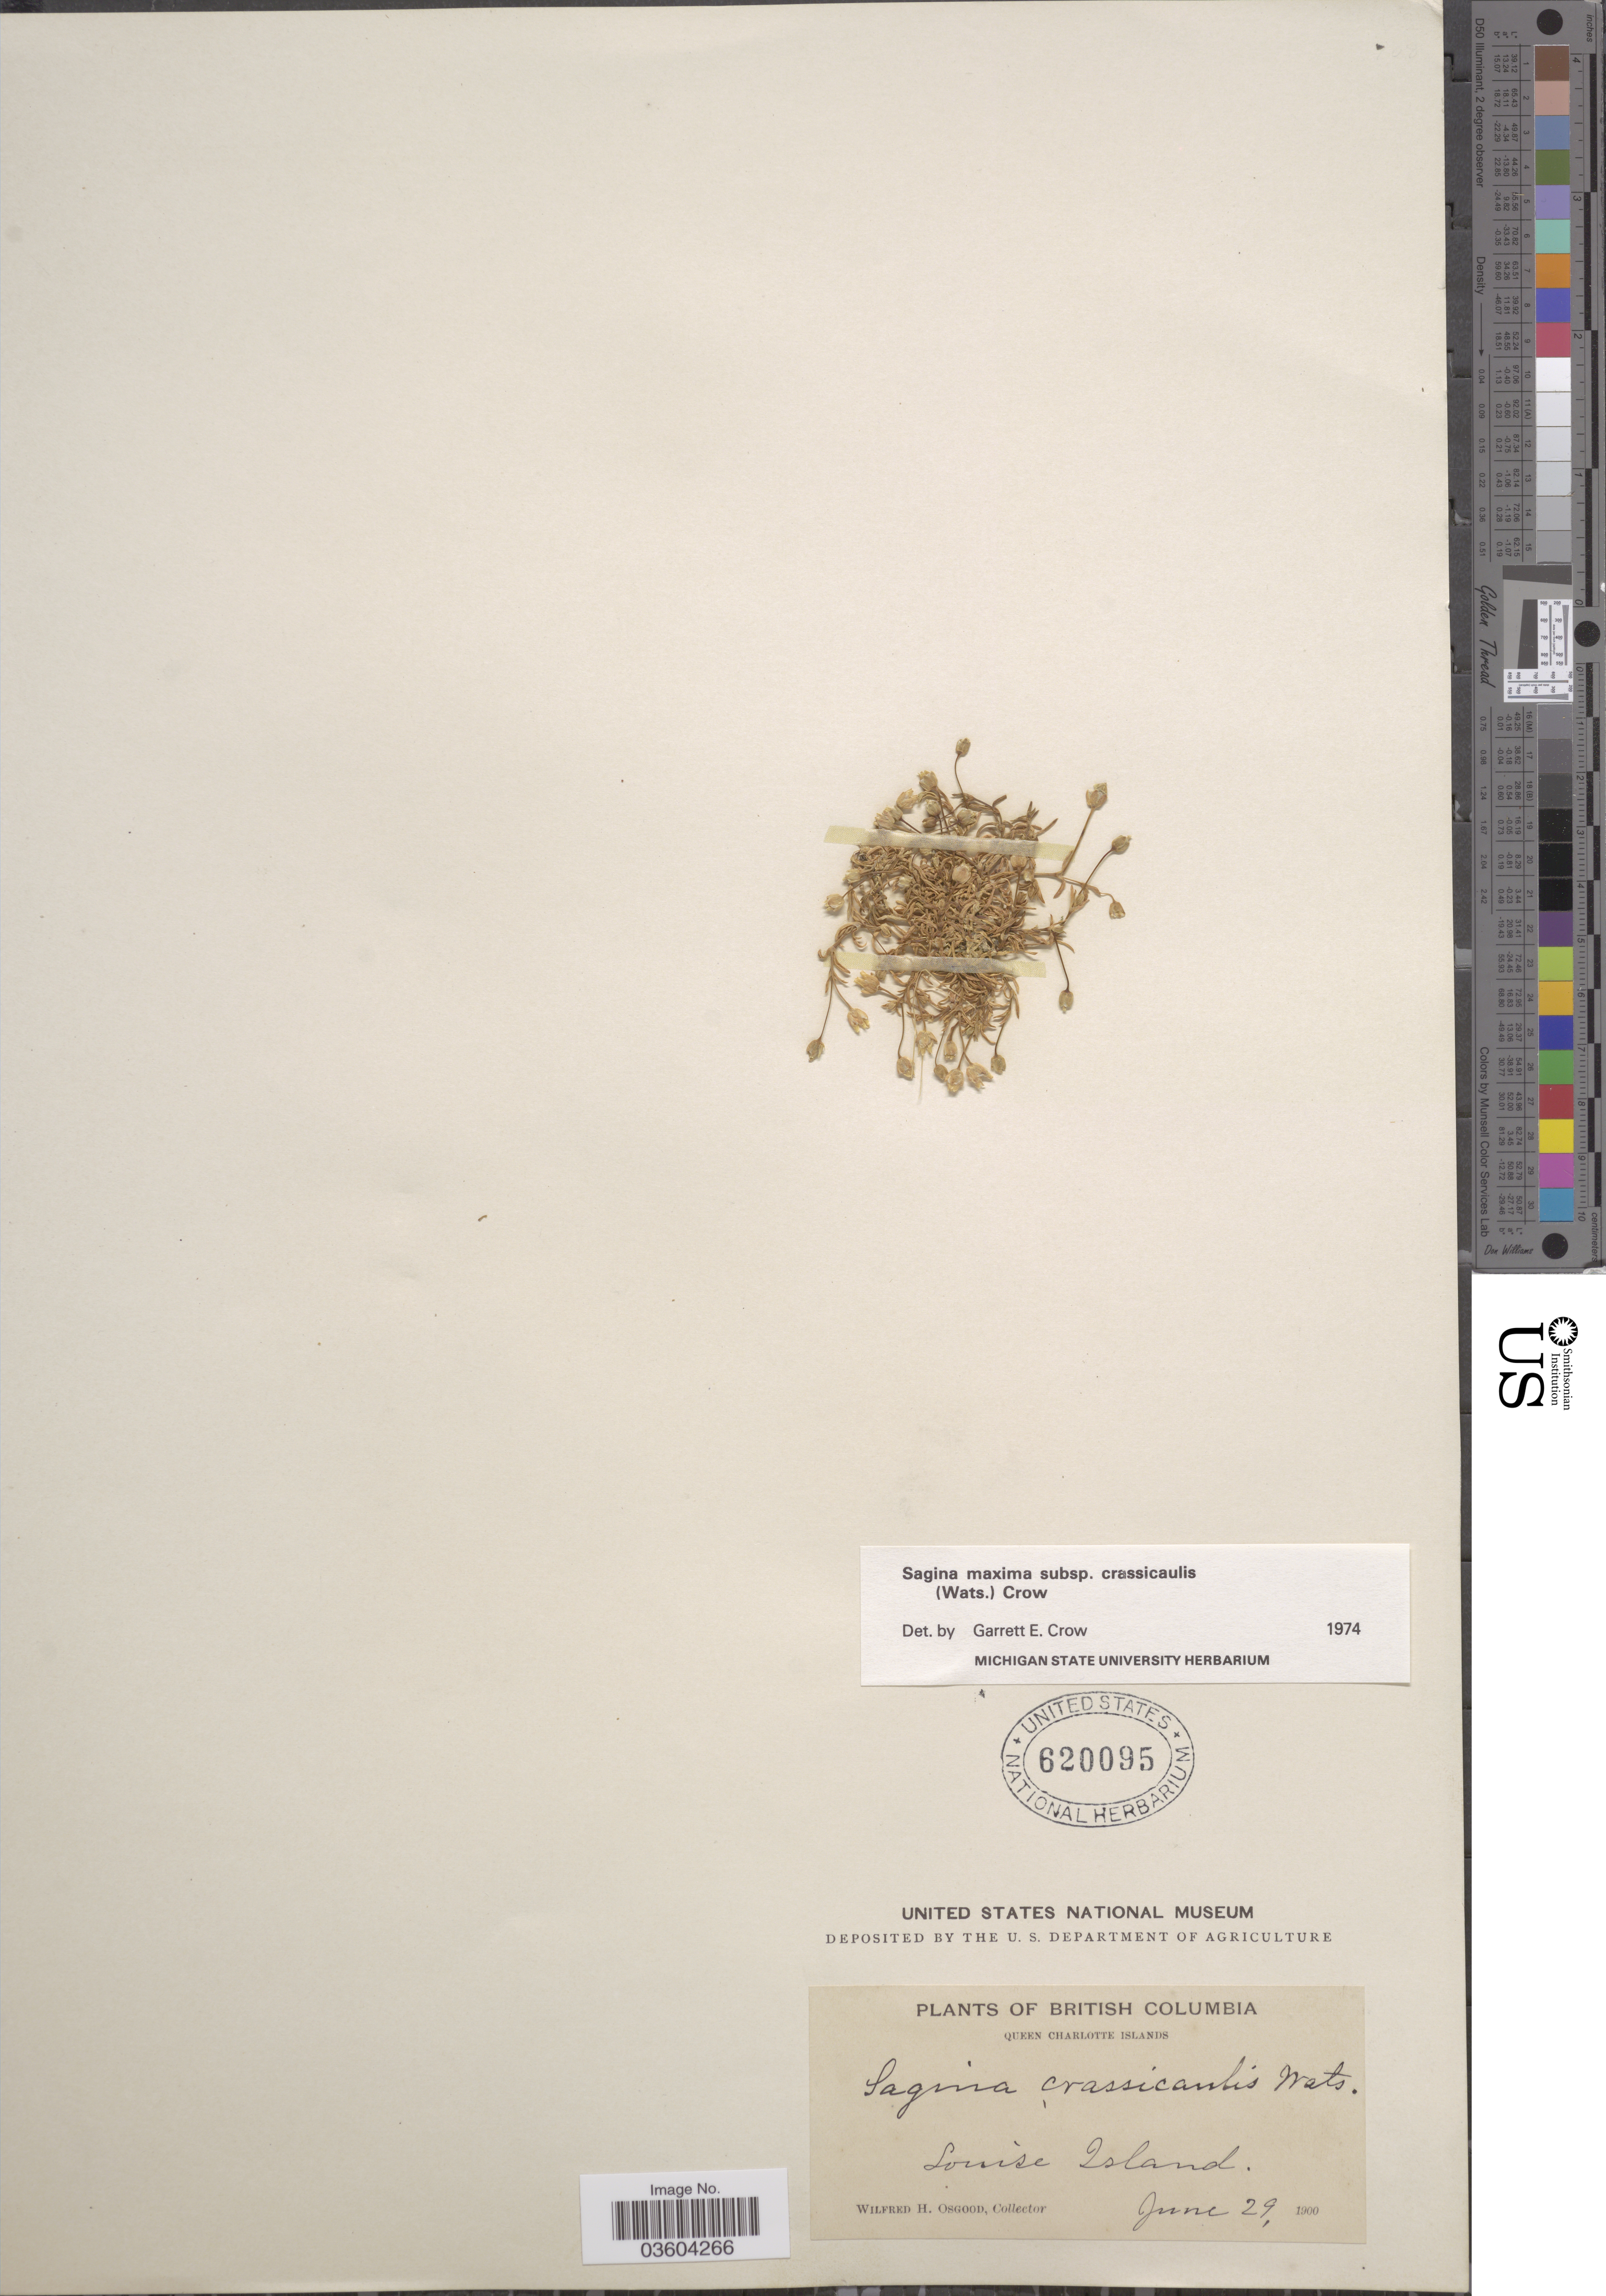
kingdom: Plantae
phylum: Tracheophyta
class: Magnoliopsida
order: Caryophyllales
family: Caryophyllaceae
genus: Sagina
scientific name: Sagina maxima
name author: A. Gray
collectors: W. Osgood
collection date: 1900-06-29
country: Canada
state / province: British Columbia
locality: Queen Charlotte Islands. Louise Island.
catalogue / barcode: US 620095